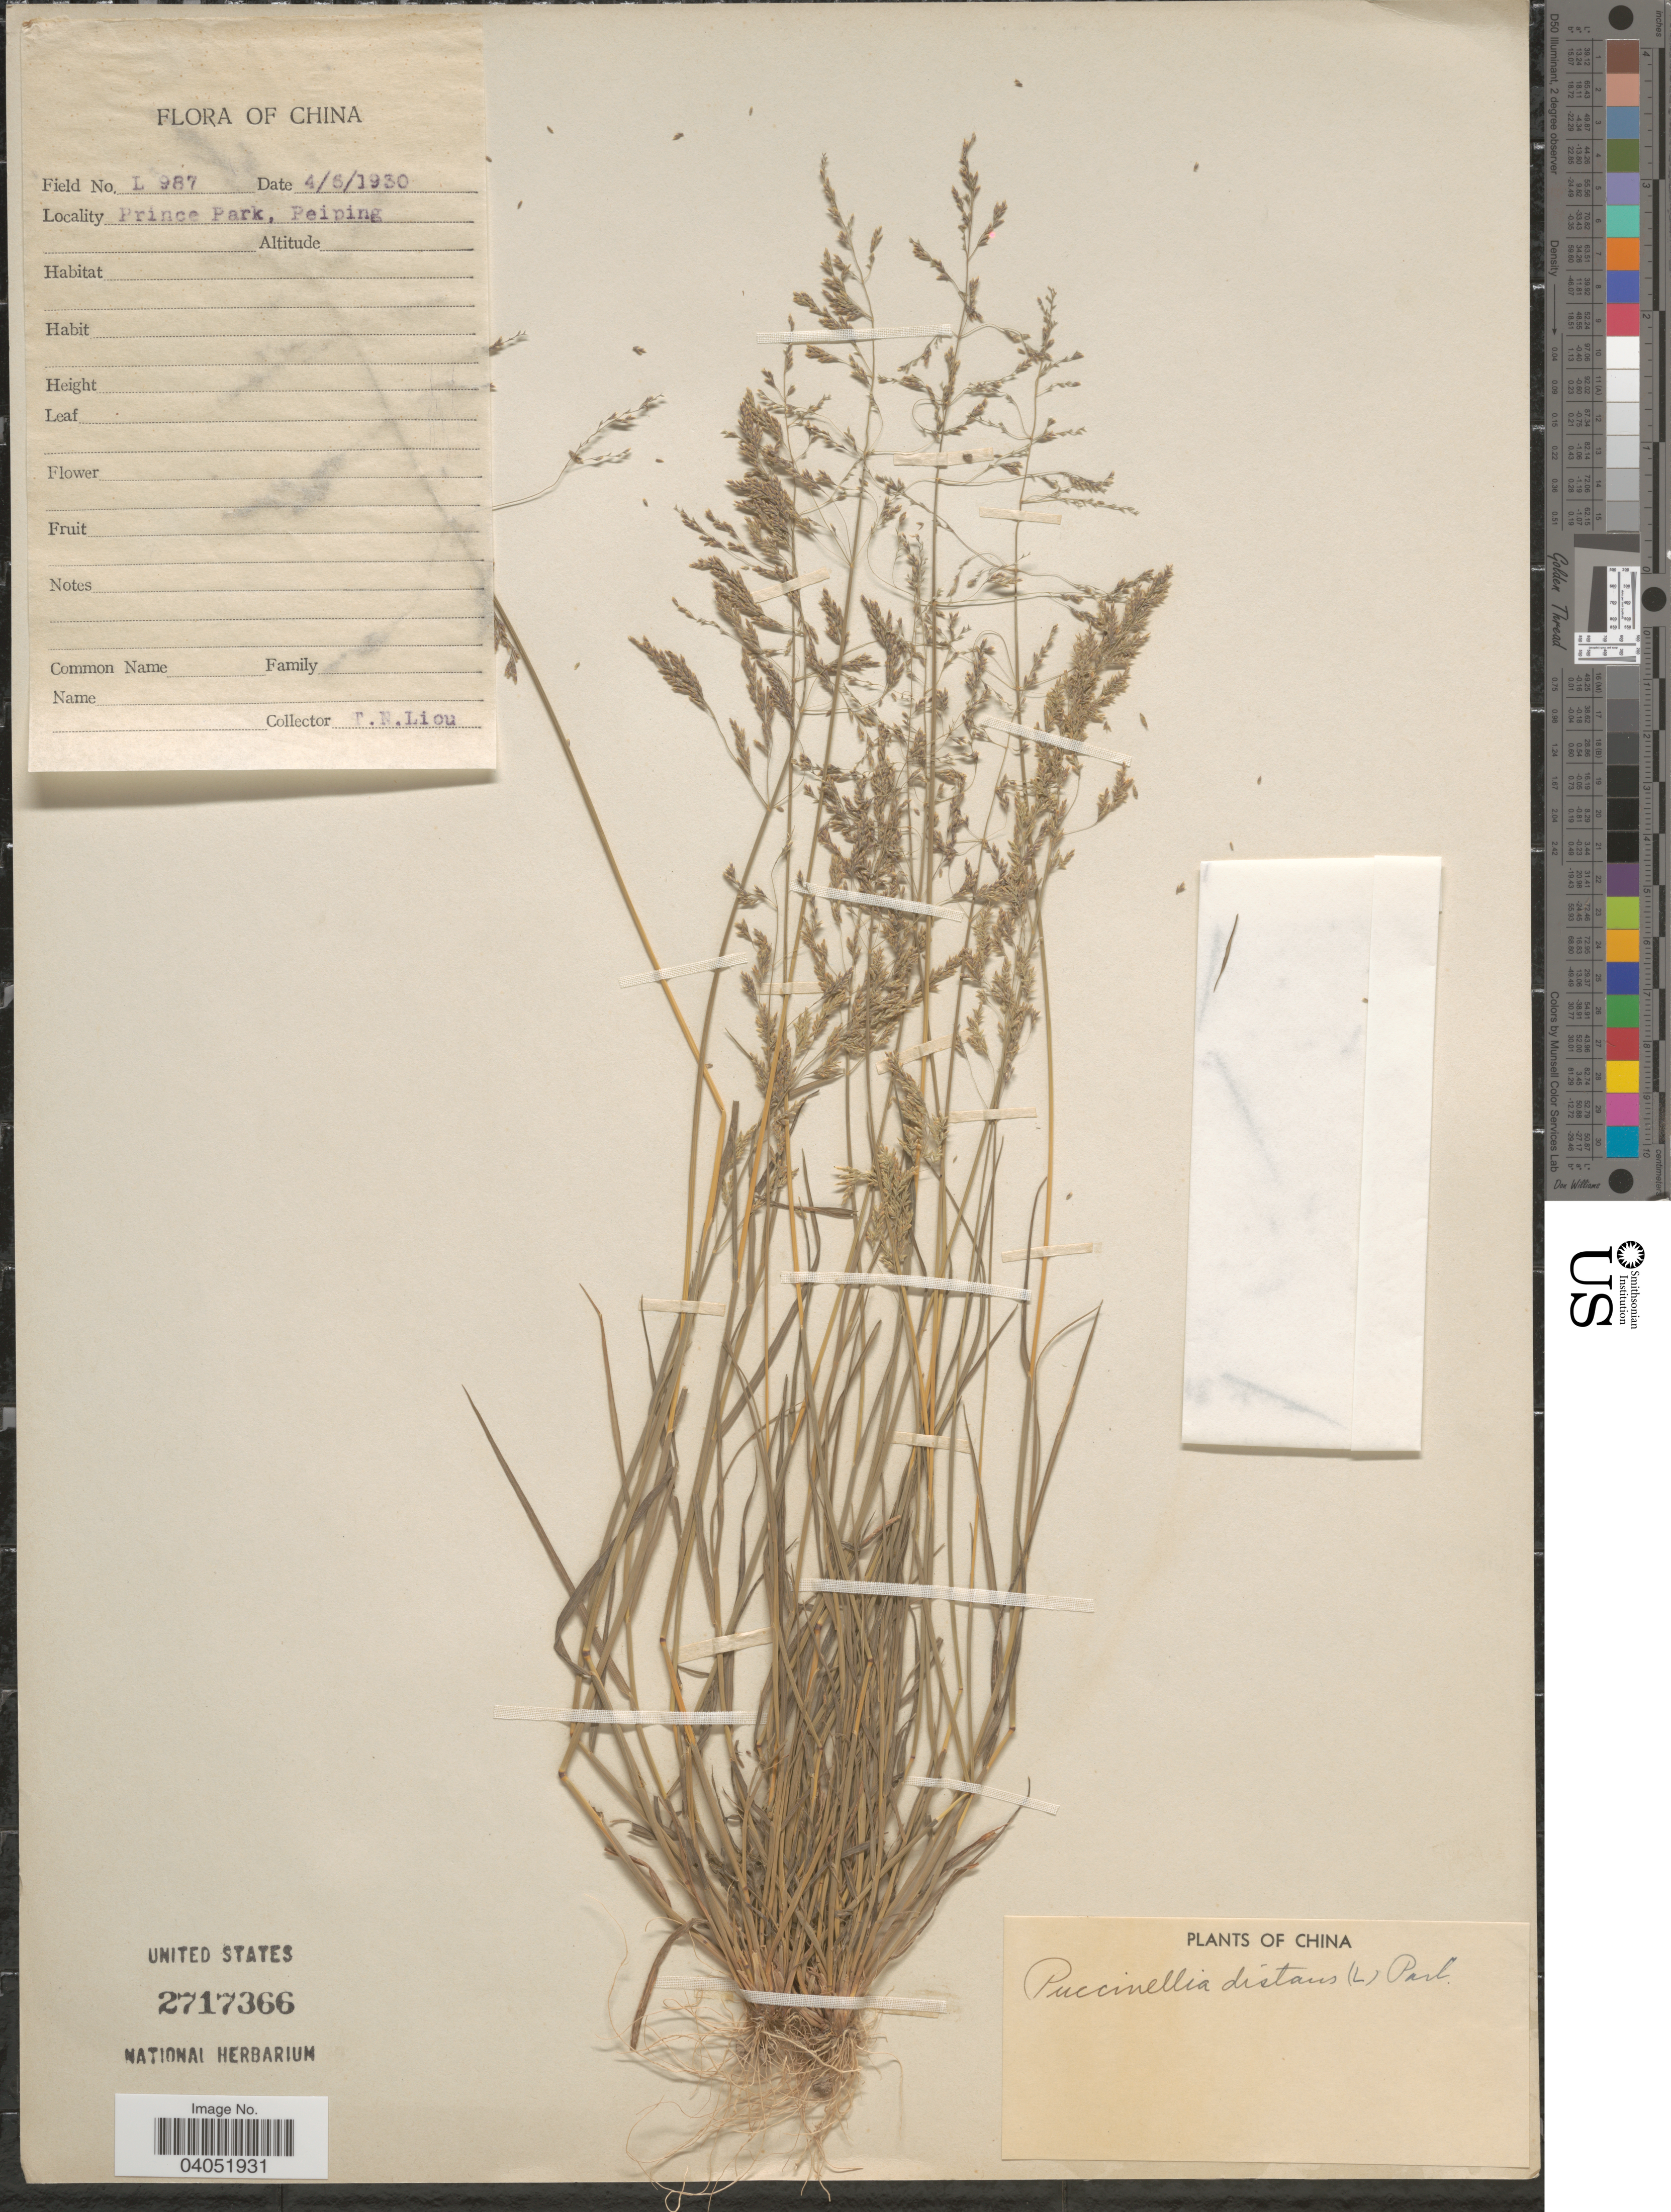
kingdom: Plantae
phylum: Tracheophyta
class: Liliopsida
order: Poales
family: Poaceae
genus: Puccinellia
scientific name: Puccinellia distans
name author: (Jacq.) Parl.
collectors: T. N. Liou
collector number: L987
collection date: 1930-06-04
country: China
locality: Prince Park, Peiping.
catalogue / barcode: US 2717366